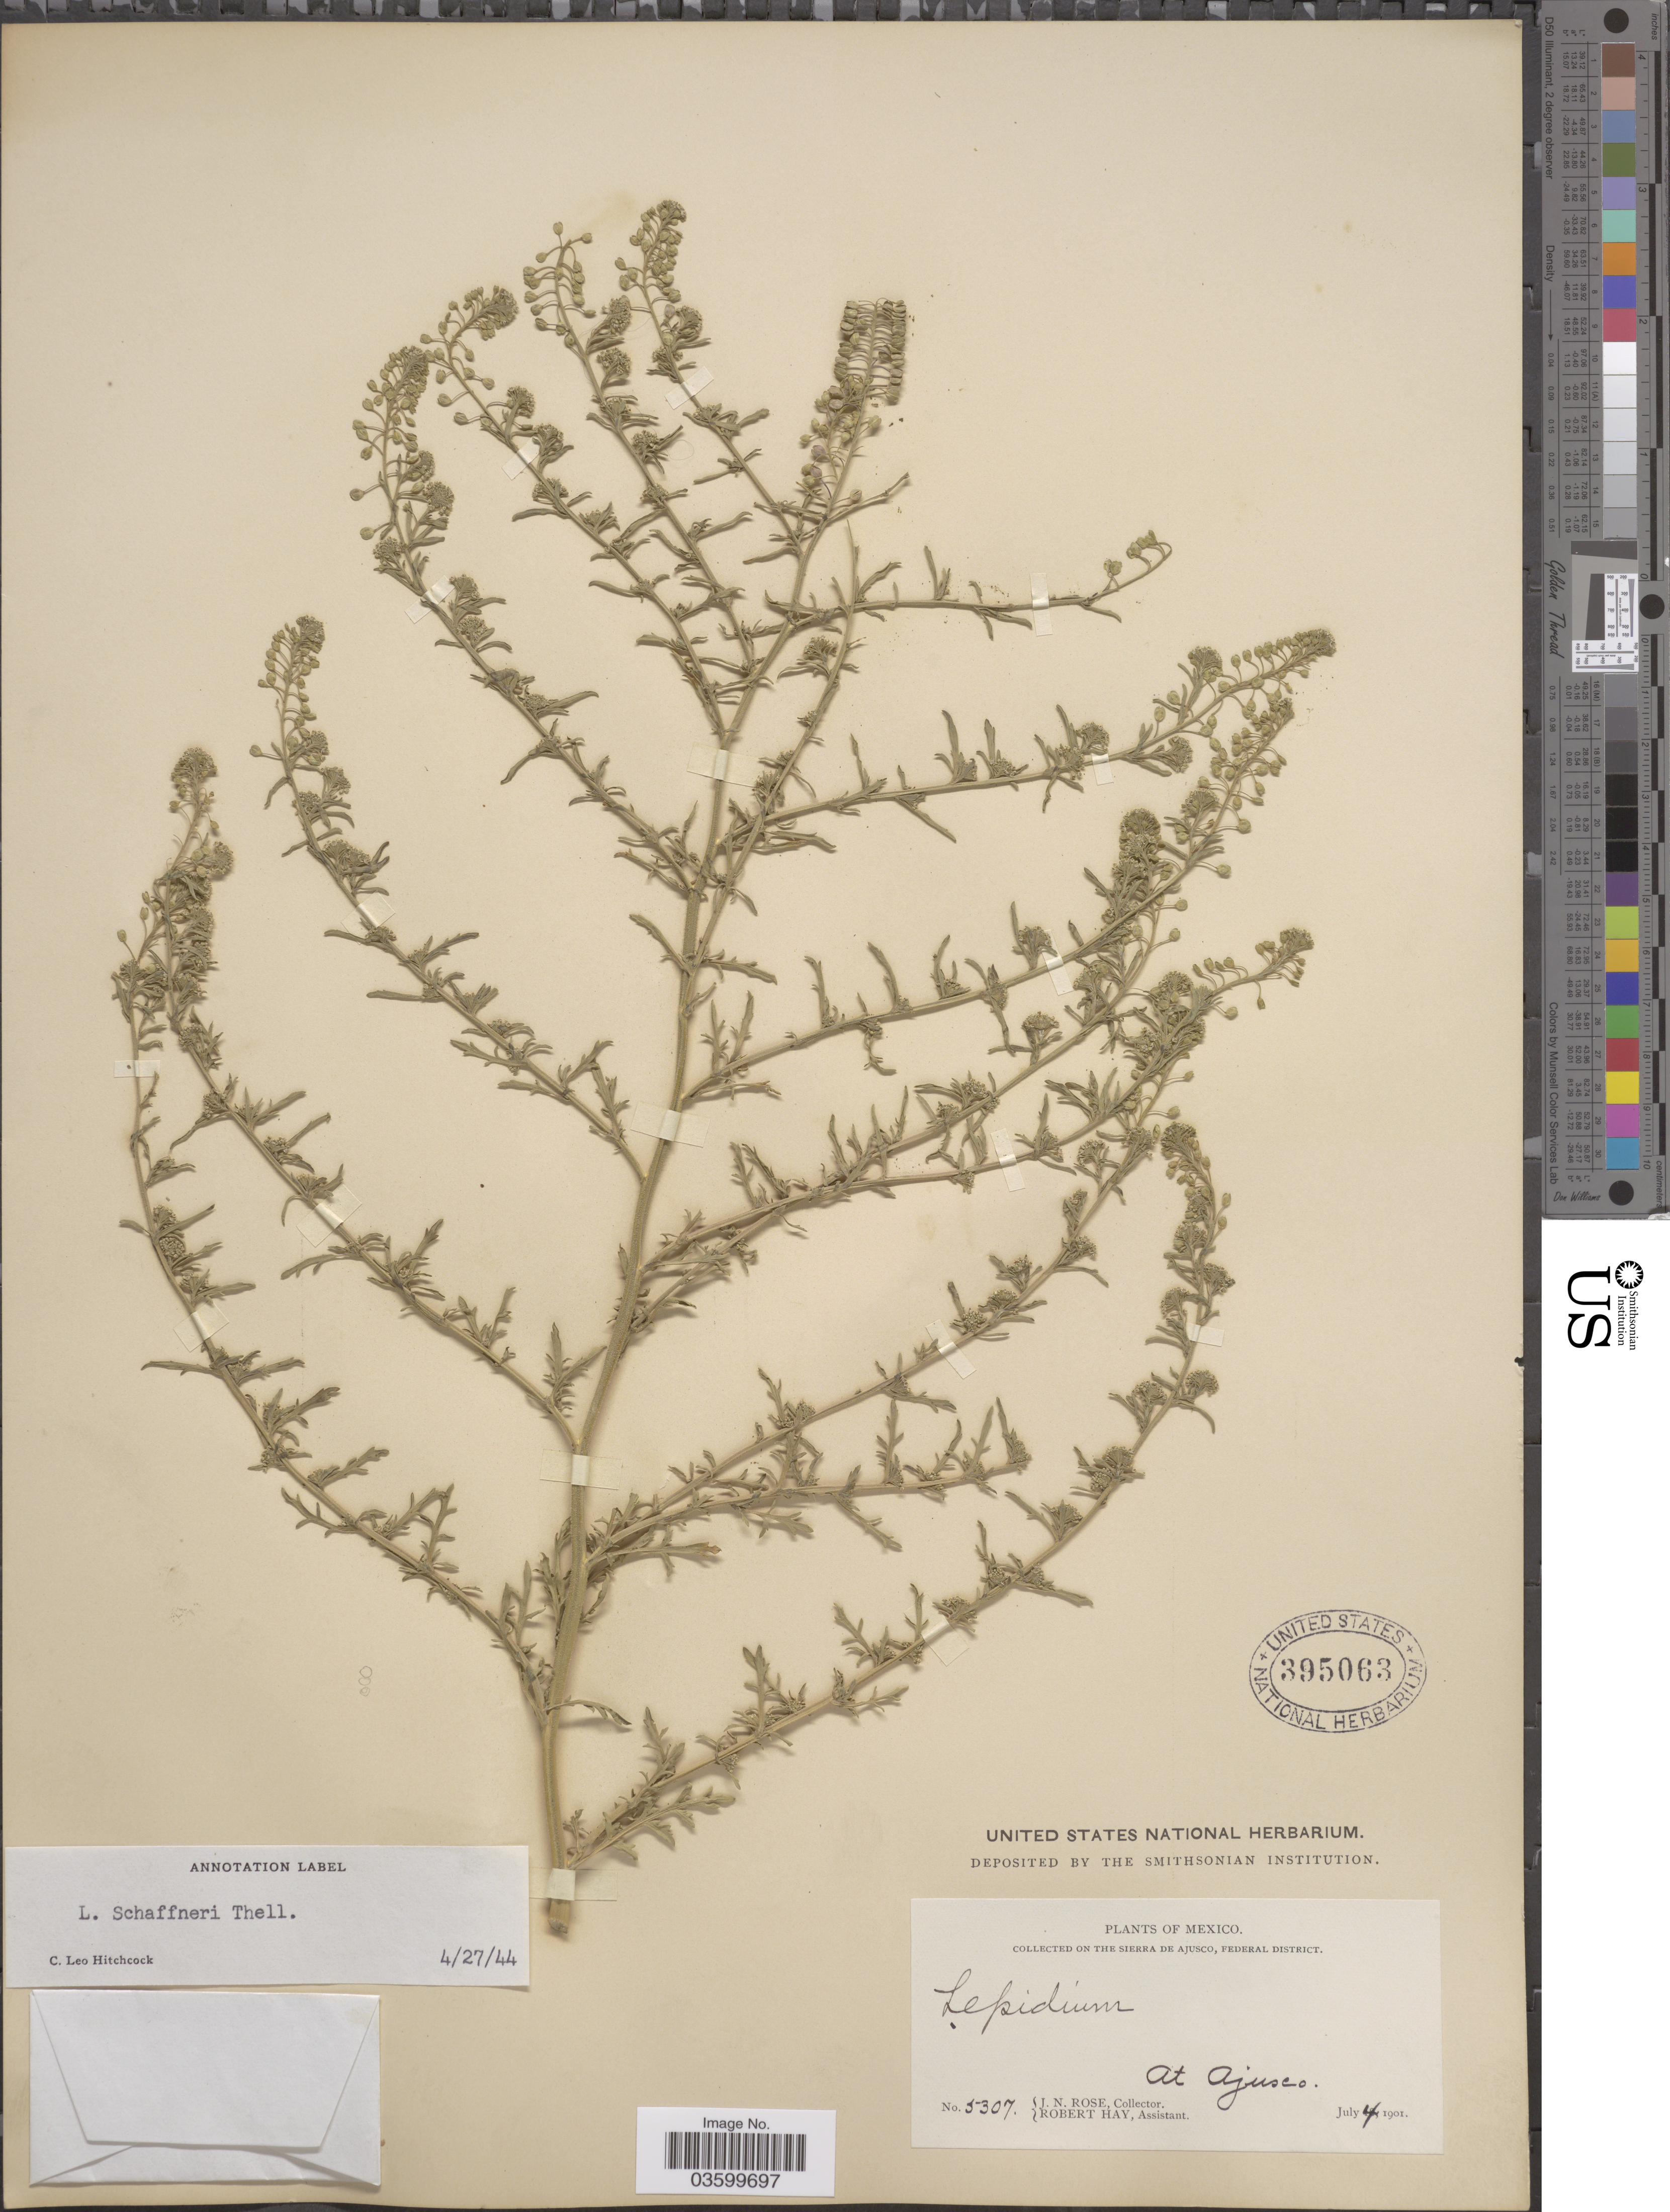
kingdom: Plantae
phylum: Tracheophyta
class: Magnoliopsida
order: Brassicales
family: Brassicaceae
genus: Lepidium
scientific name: Lepidium schaffneri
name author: Thell.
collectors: J. N. Rose & R. Hay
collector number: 5307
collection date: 1901-07-04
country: Mexico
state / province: Distrito Federal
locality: The Sierra de Ajusco, Federal District. At Ajusco.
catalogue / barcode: US 395063